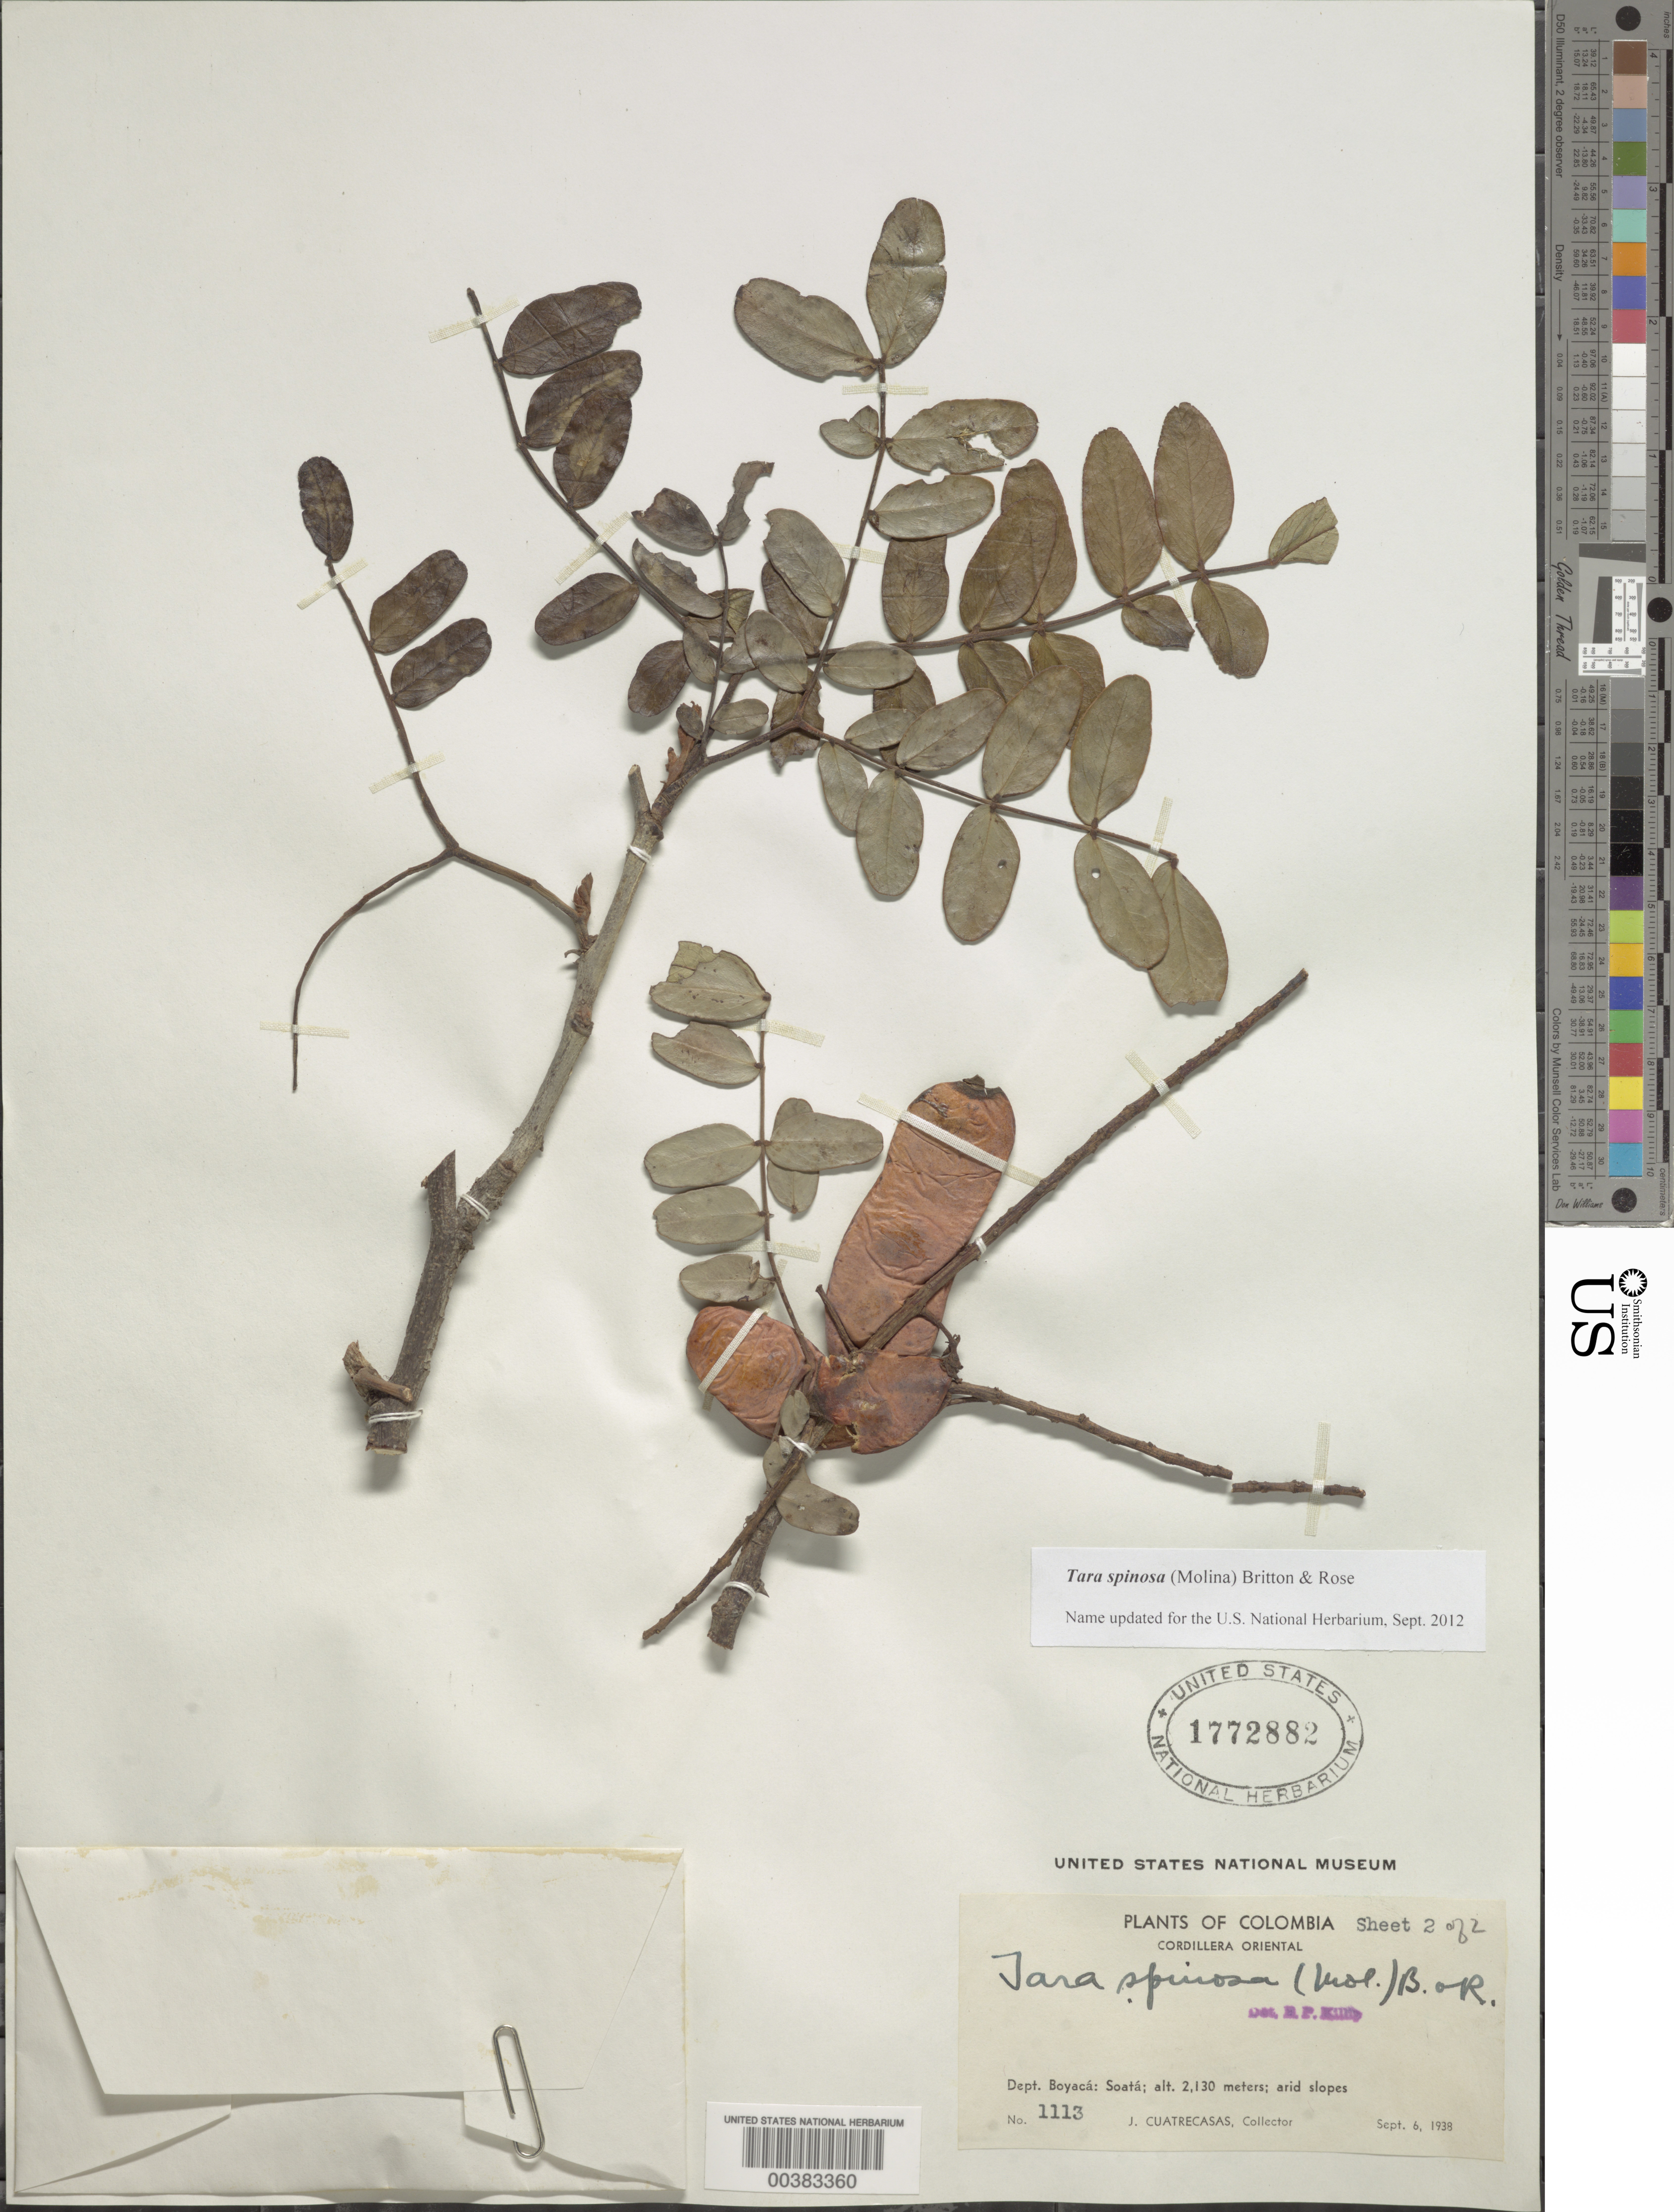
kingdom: Plantae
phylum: Tracheophyta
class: Magnoliopsida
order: Fabales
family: Fabaceae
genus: Tara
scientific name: Tara spinosa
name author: (Molina) Britton & Rose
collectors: J. Cuatrecasas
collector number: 1113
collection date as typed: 06 Sep 1938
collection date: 1938-09-06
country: Colombia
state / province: Boyacá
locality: Soata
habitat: Arid slopes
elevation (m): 2130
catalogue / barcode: US 1772882